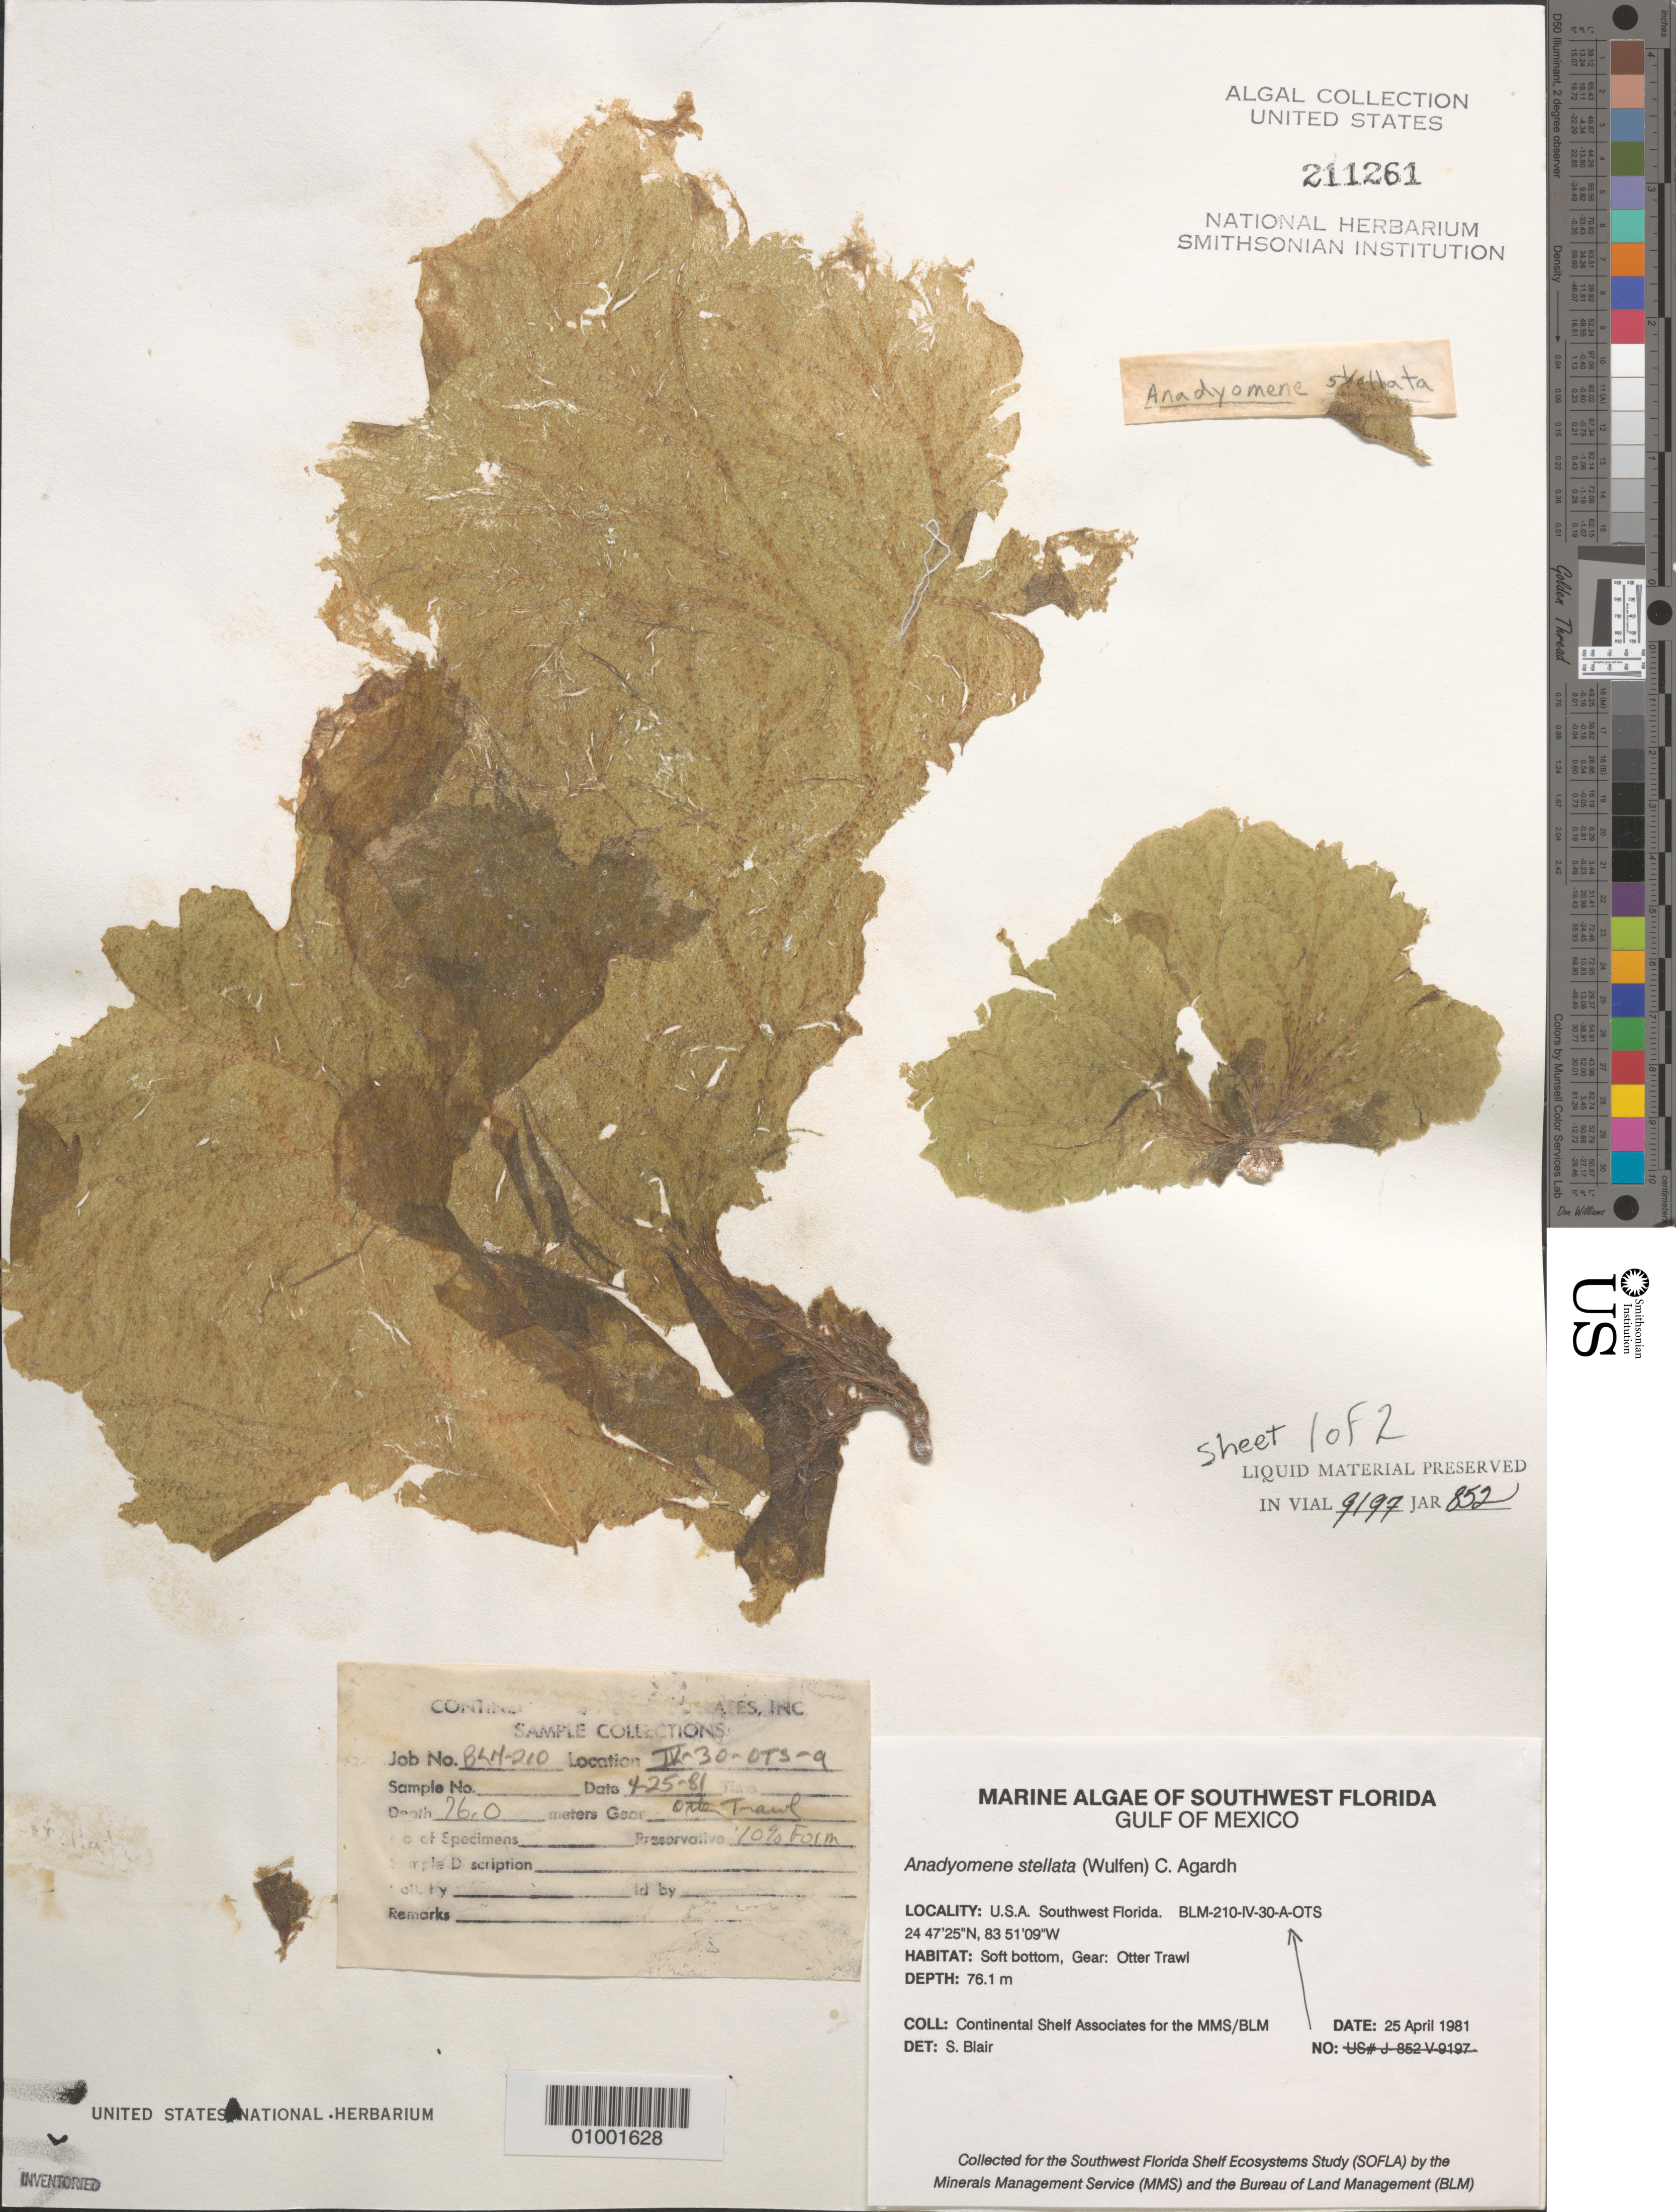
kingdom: Plantae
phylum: Chlorophyta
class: Ulvophyceae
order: Cladophorales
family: Anadyomenaceae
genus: Anadyomene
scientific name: Anadyomene stellata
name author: (Wulfen) C. Agardh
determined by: Blair, S. M.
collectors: Continental Shelf Associates for the MMS/BLM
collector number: BLM-210-IV-30-A-OTS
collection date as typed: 25 Apr 1981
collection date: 1981-04-25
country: United States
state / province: Florida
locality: Gulf of Mexico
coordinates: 24 47'25"N, 83 51'09"W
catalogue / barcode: US 211261